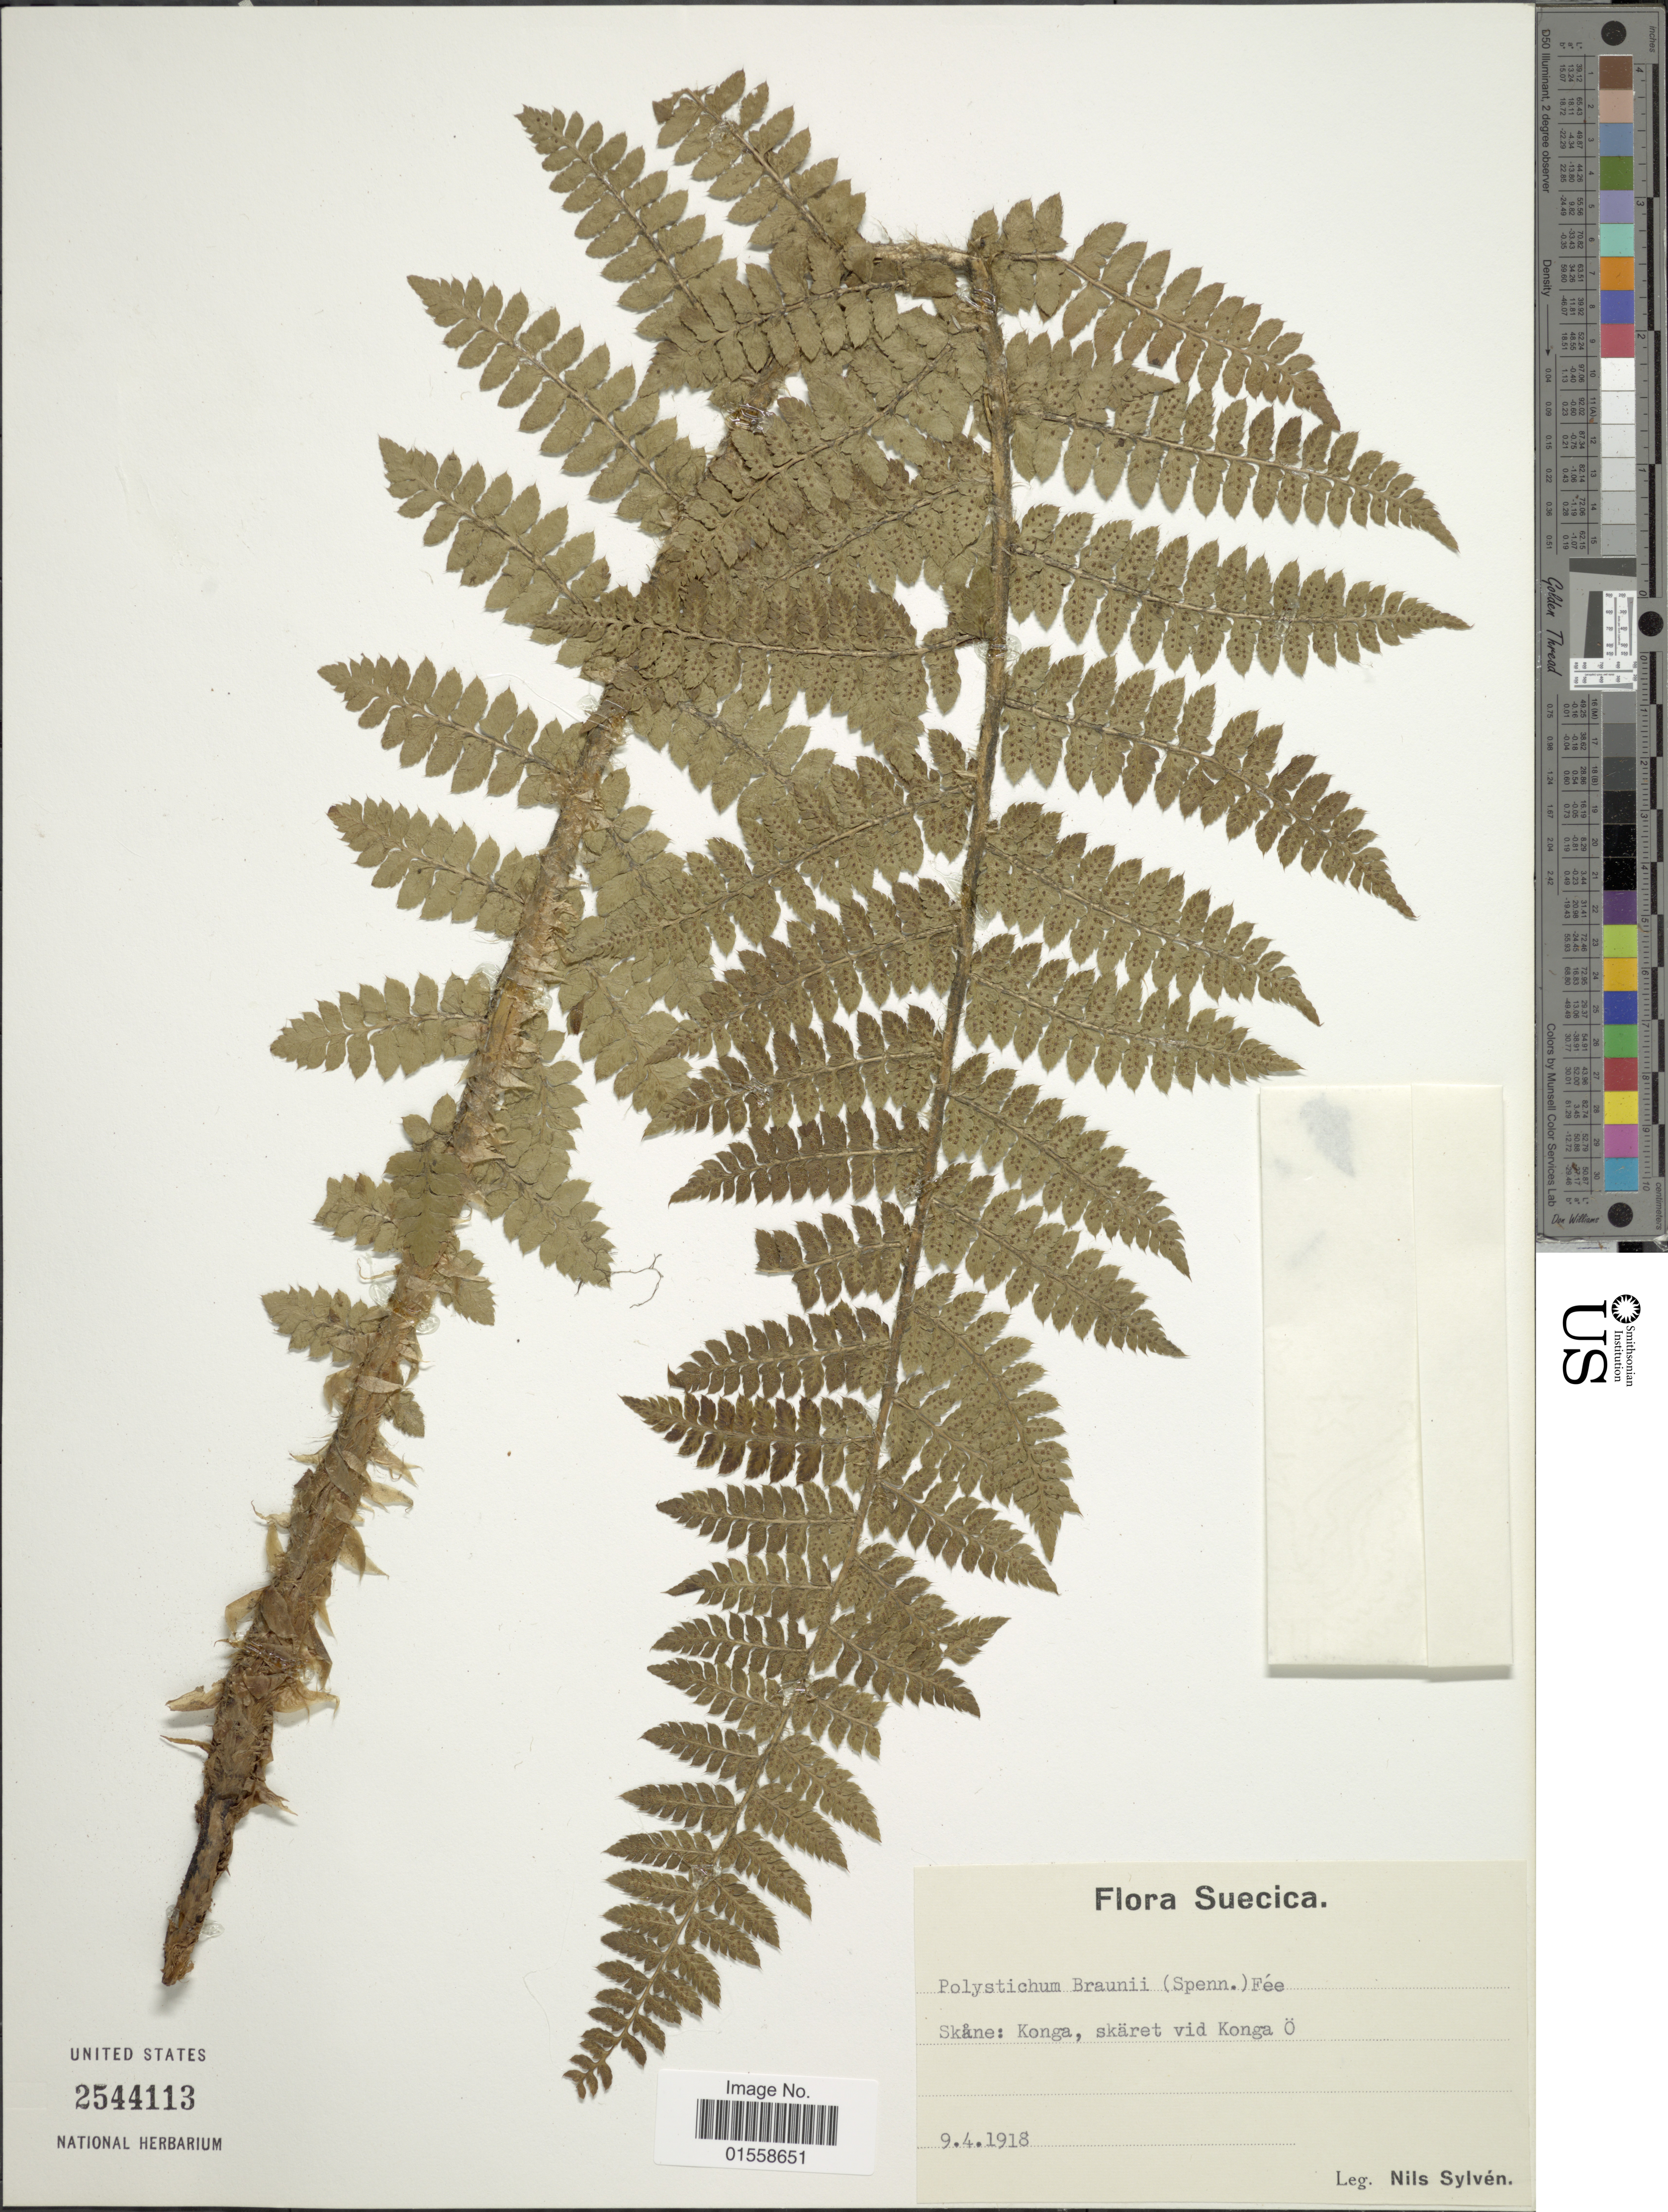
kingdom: Plantae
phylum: Tracheophyta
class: Polypodiopsida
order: Polypodiales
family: Dryopteridaceae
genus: Polystichum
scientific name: Polystichum braunii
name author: (Spenn.) Fée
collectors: N. O. Sylvén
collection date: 1918-04-09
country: Sweden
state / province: Skåne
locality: Suecica, Skane: Konga, skaret vid Konga O.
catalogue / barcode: US 2544113